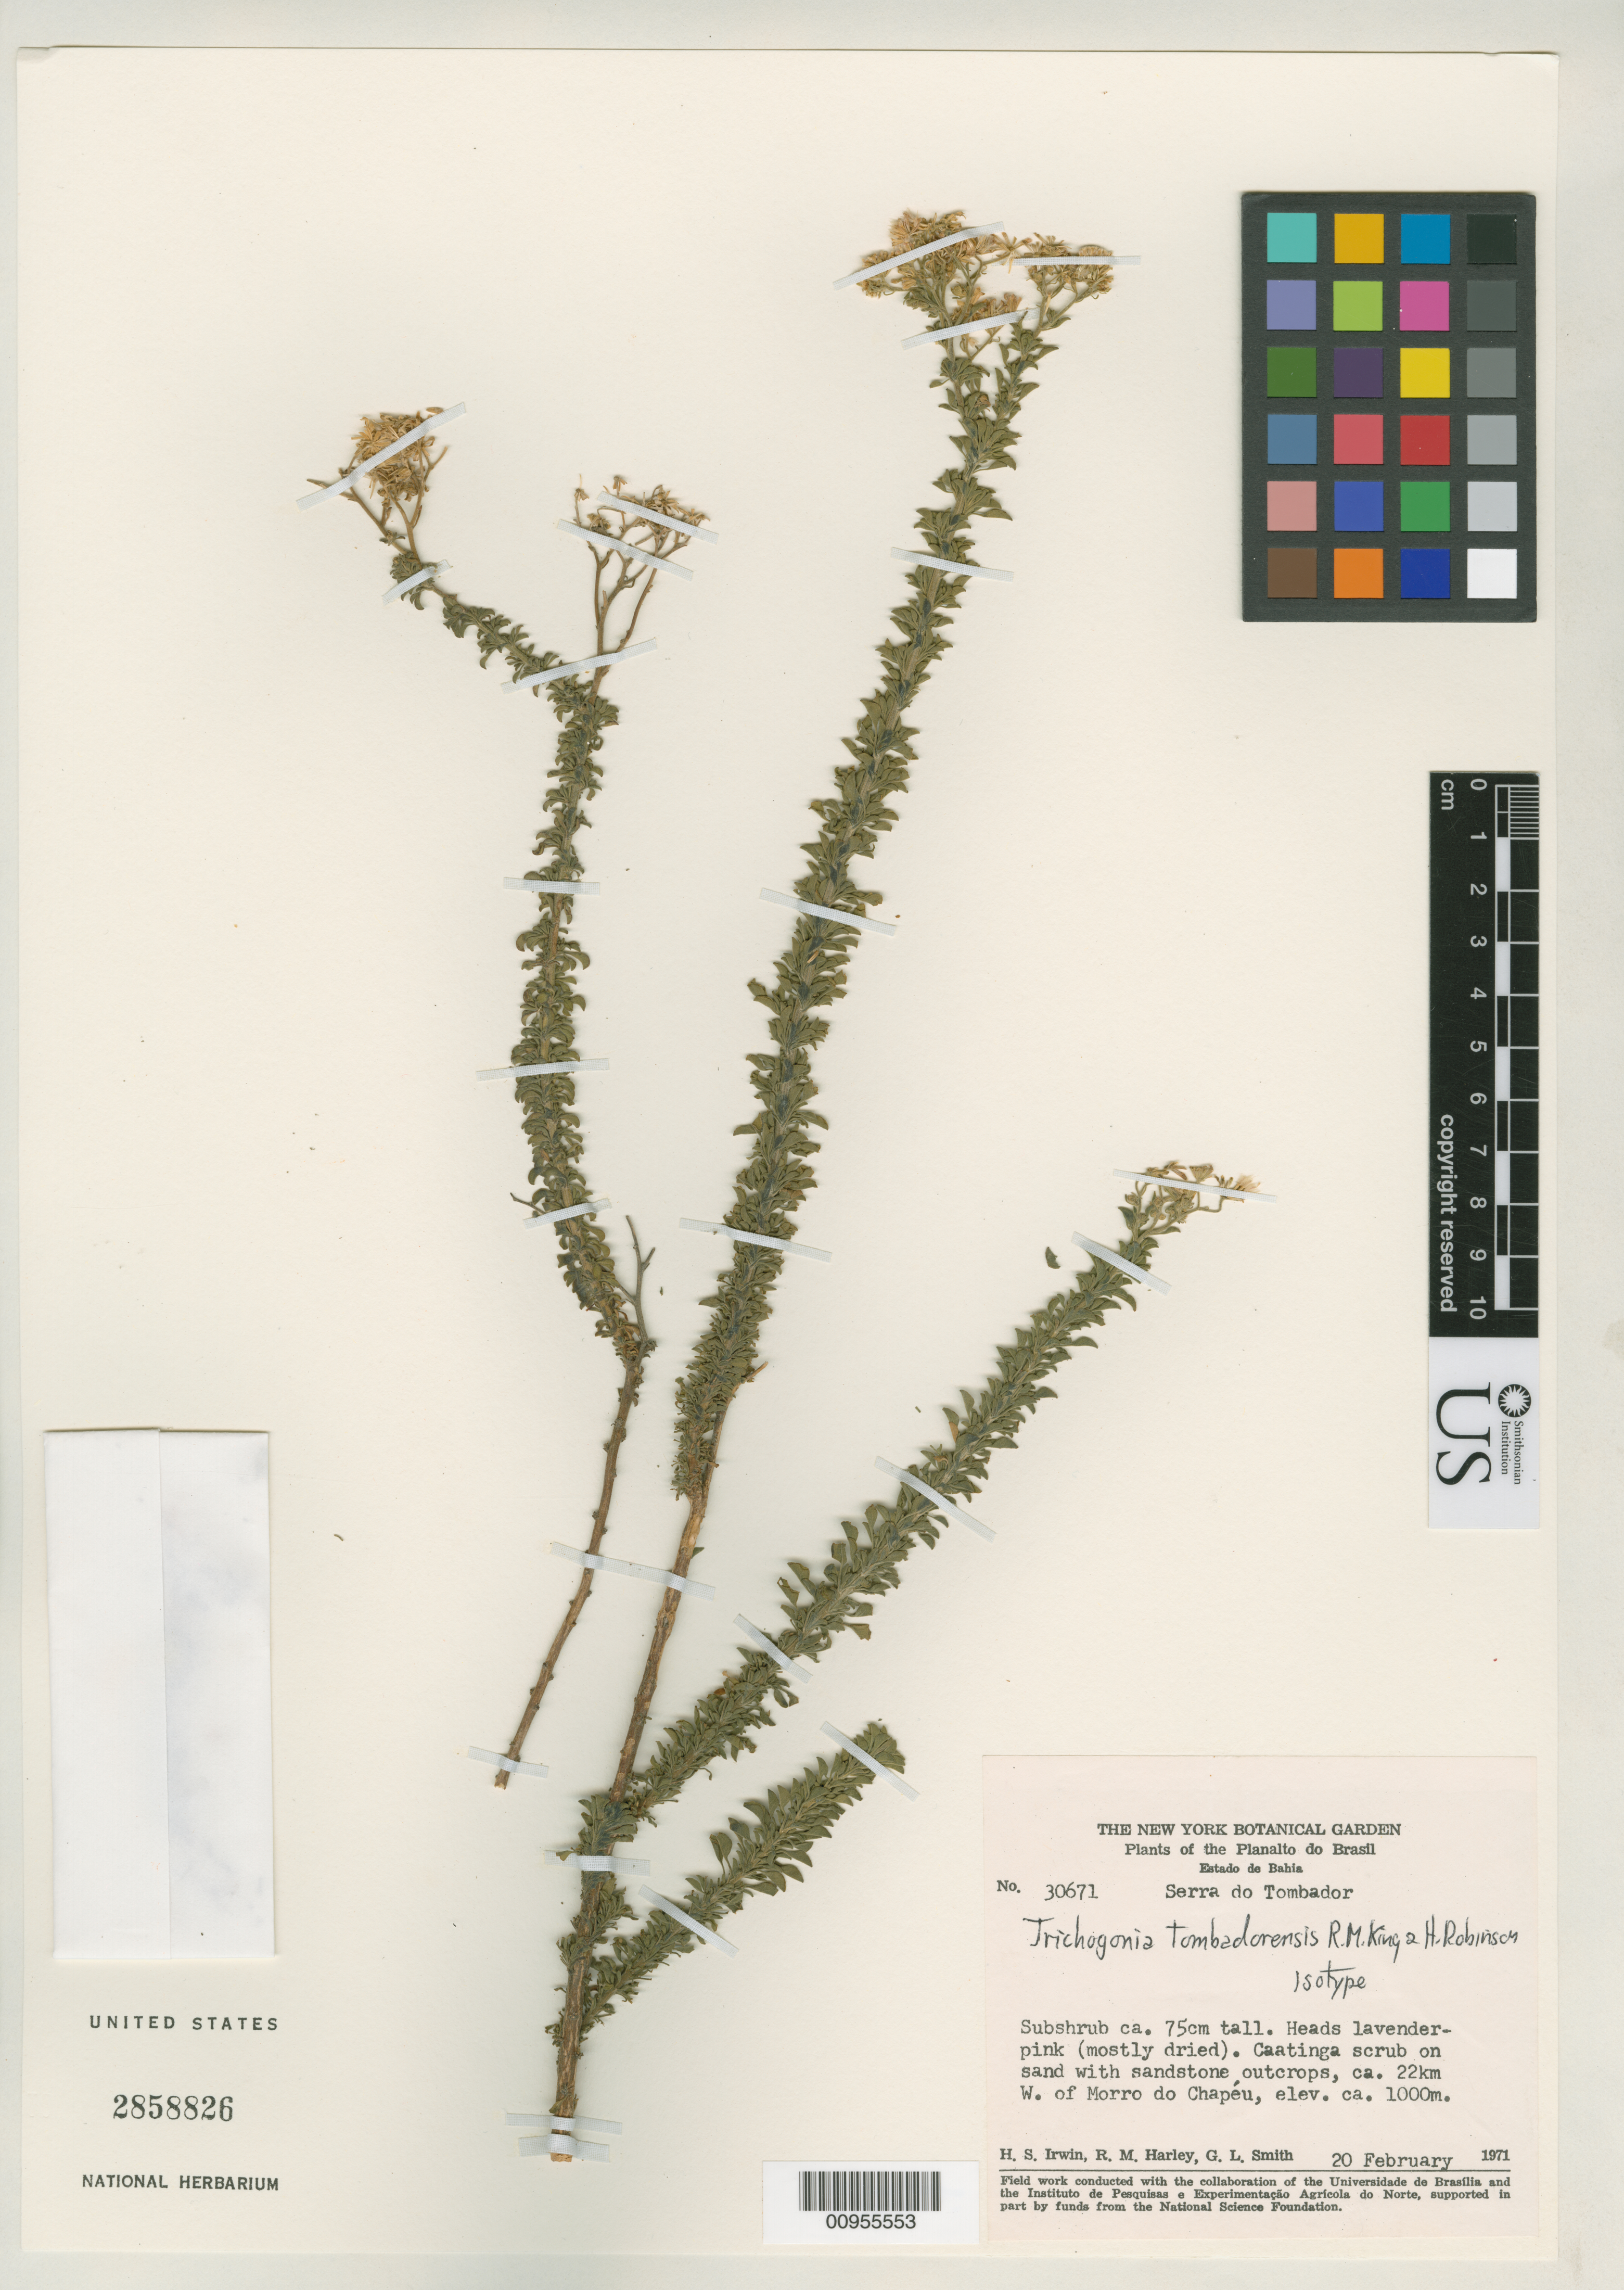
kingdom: Plantae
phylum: Tracheophyta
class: Magnoliopsida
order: Asterales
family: Asteraceae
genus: Trichogonia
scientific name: Trichogonia tombadorensis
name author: R.M. King & H. Rob.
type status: Isotype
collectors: H. Irwin & et al.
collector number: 30671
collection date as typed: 20 Feb 1971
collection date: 1971-02-20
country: Brazil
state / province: Bahia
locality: Serra do Tombador, ca. 22 km W of Morro do Chapéu.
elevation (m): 1000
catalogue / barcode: US 2858826